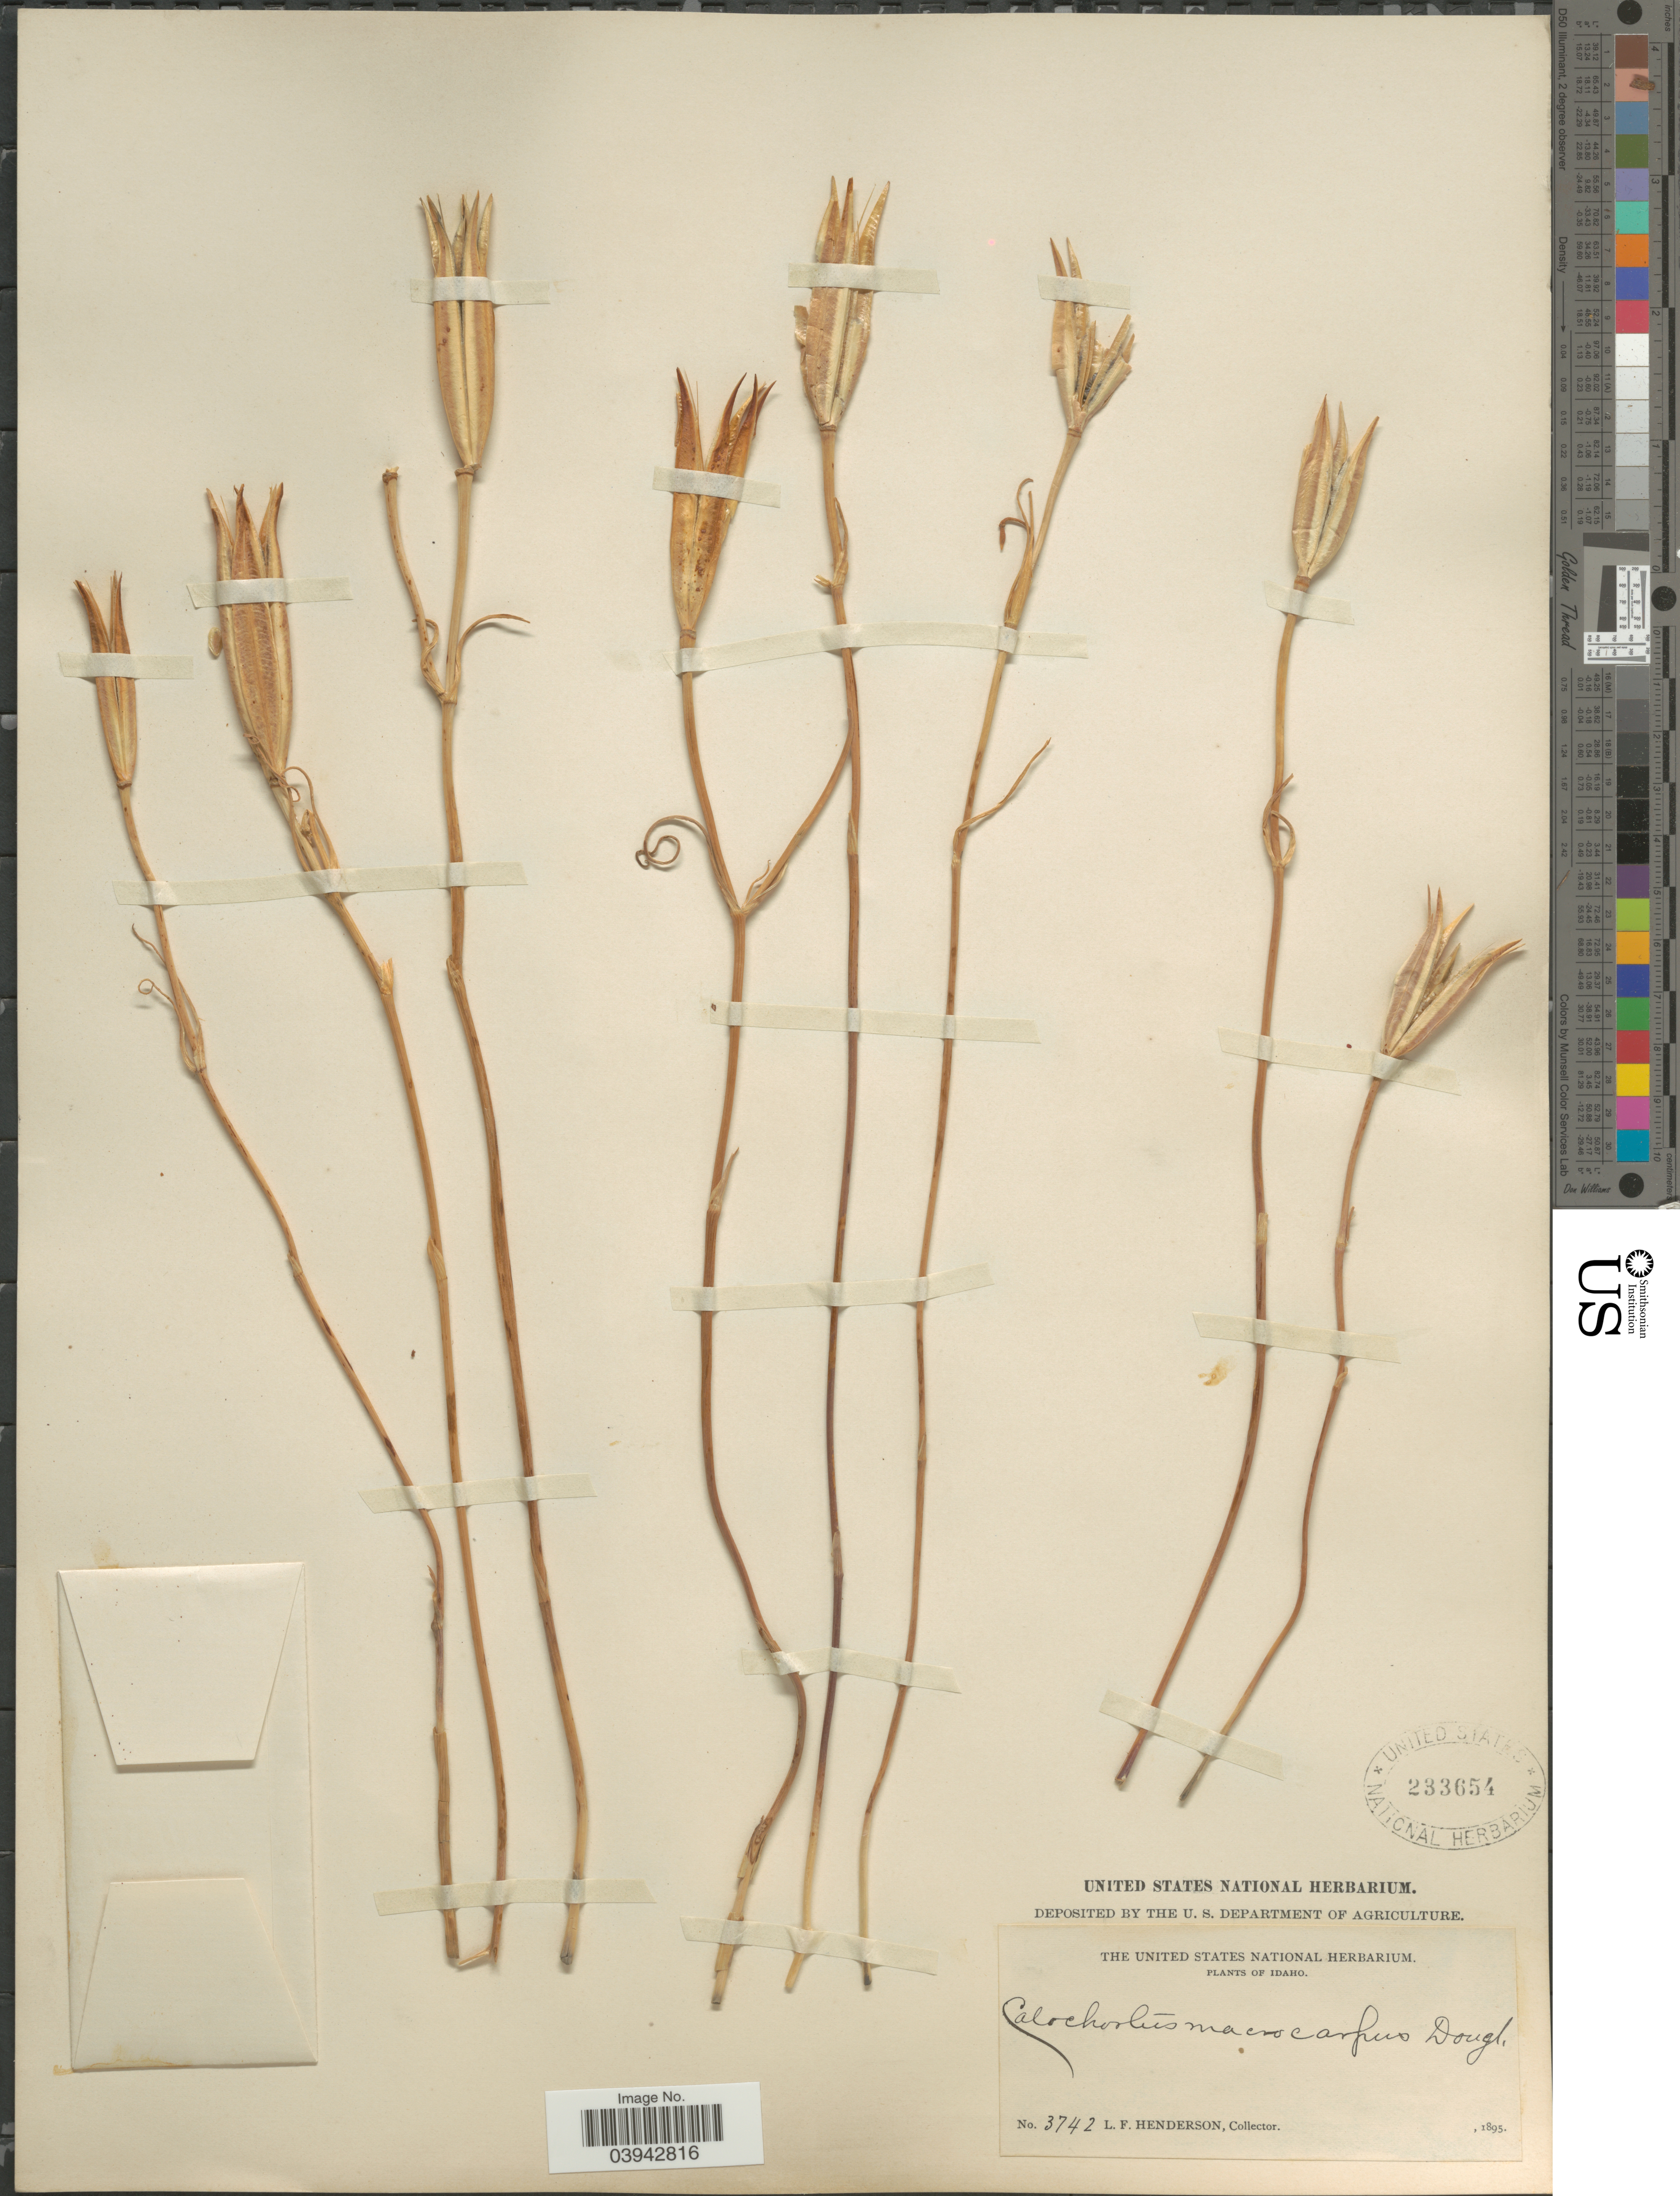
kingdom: Plantae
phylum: Tracheophyta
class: Liliopsida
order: Liliales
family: Liliaceae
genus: Calochortus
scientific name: Calochortus macrocarpus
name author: Douglas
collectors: L. Henderson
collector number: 3742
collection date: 1895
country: United States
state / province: Idaho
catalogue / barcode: US 233654